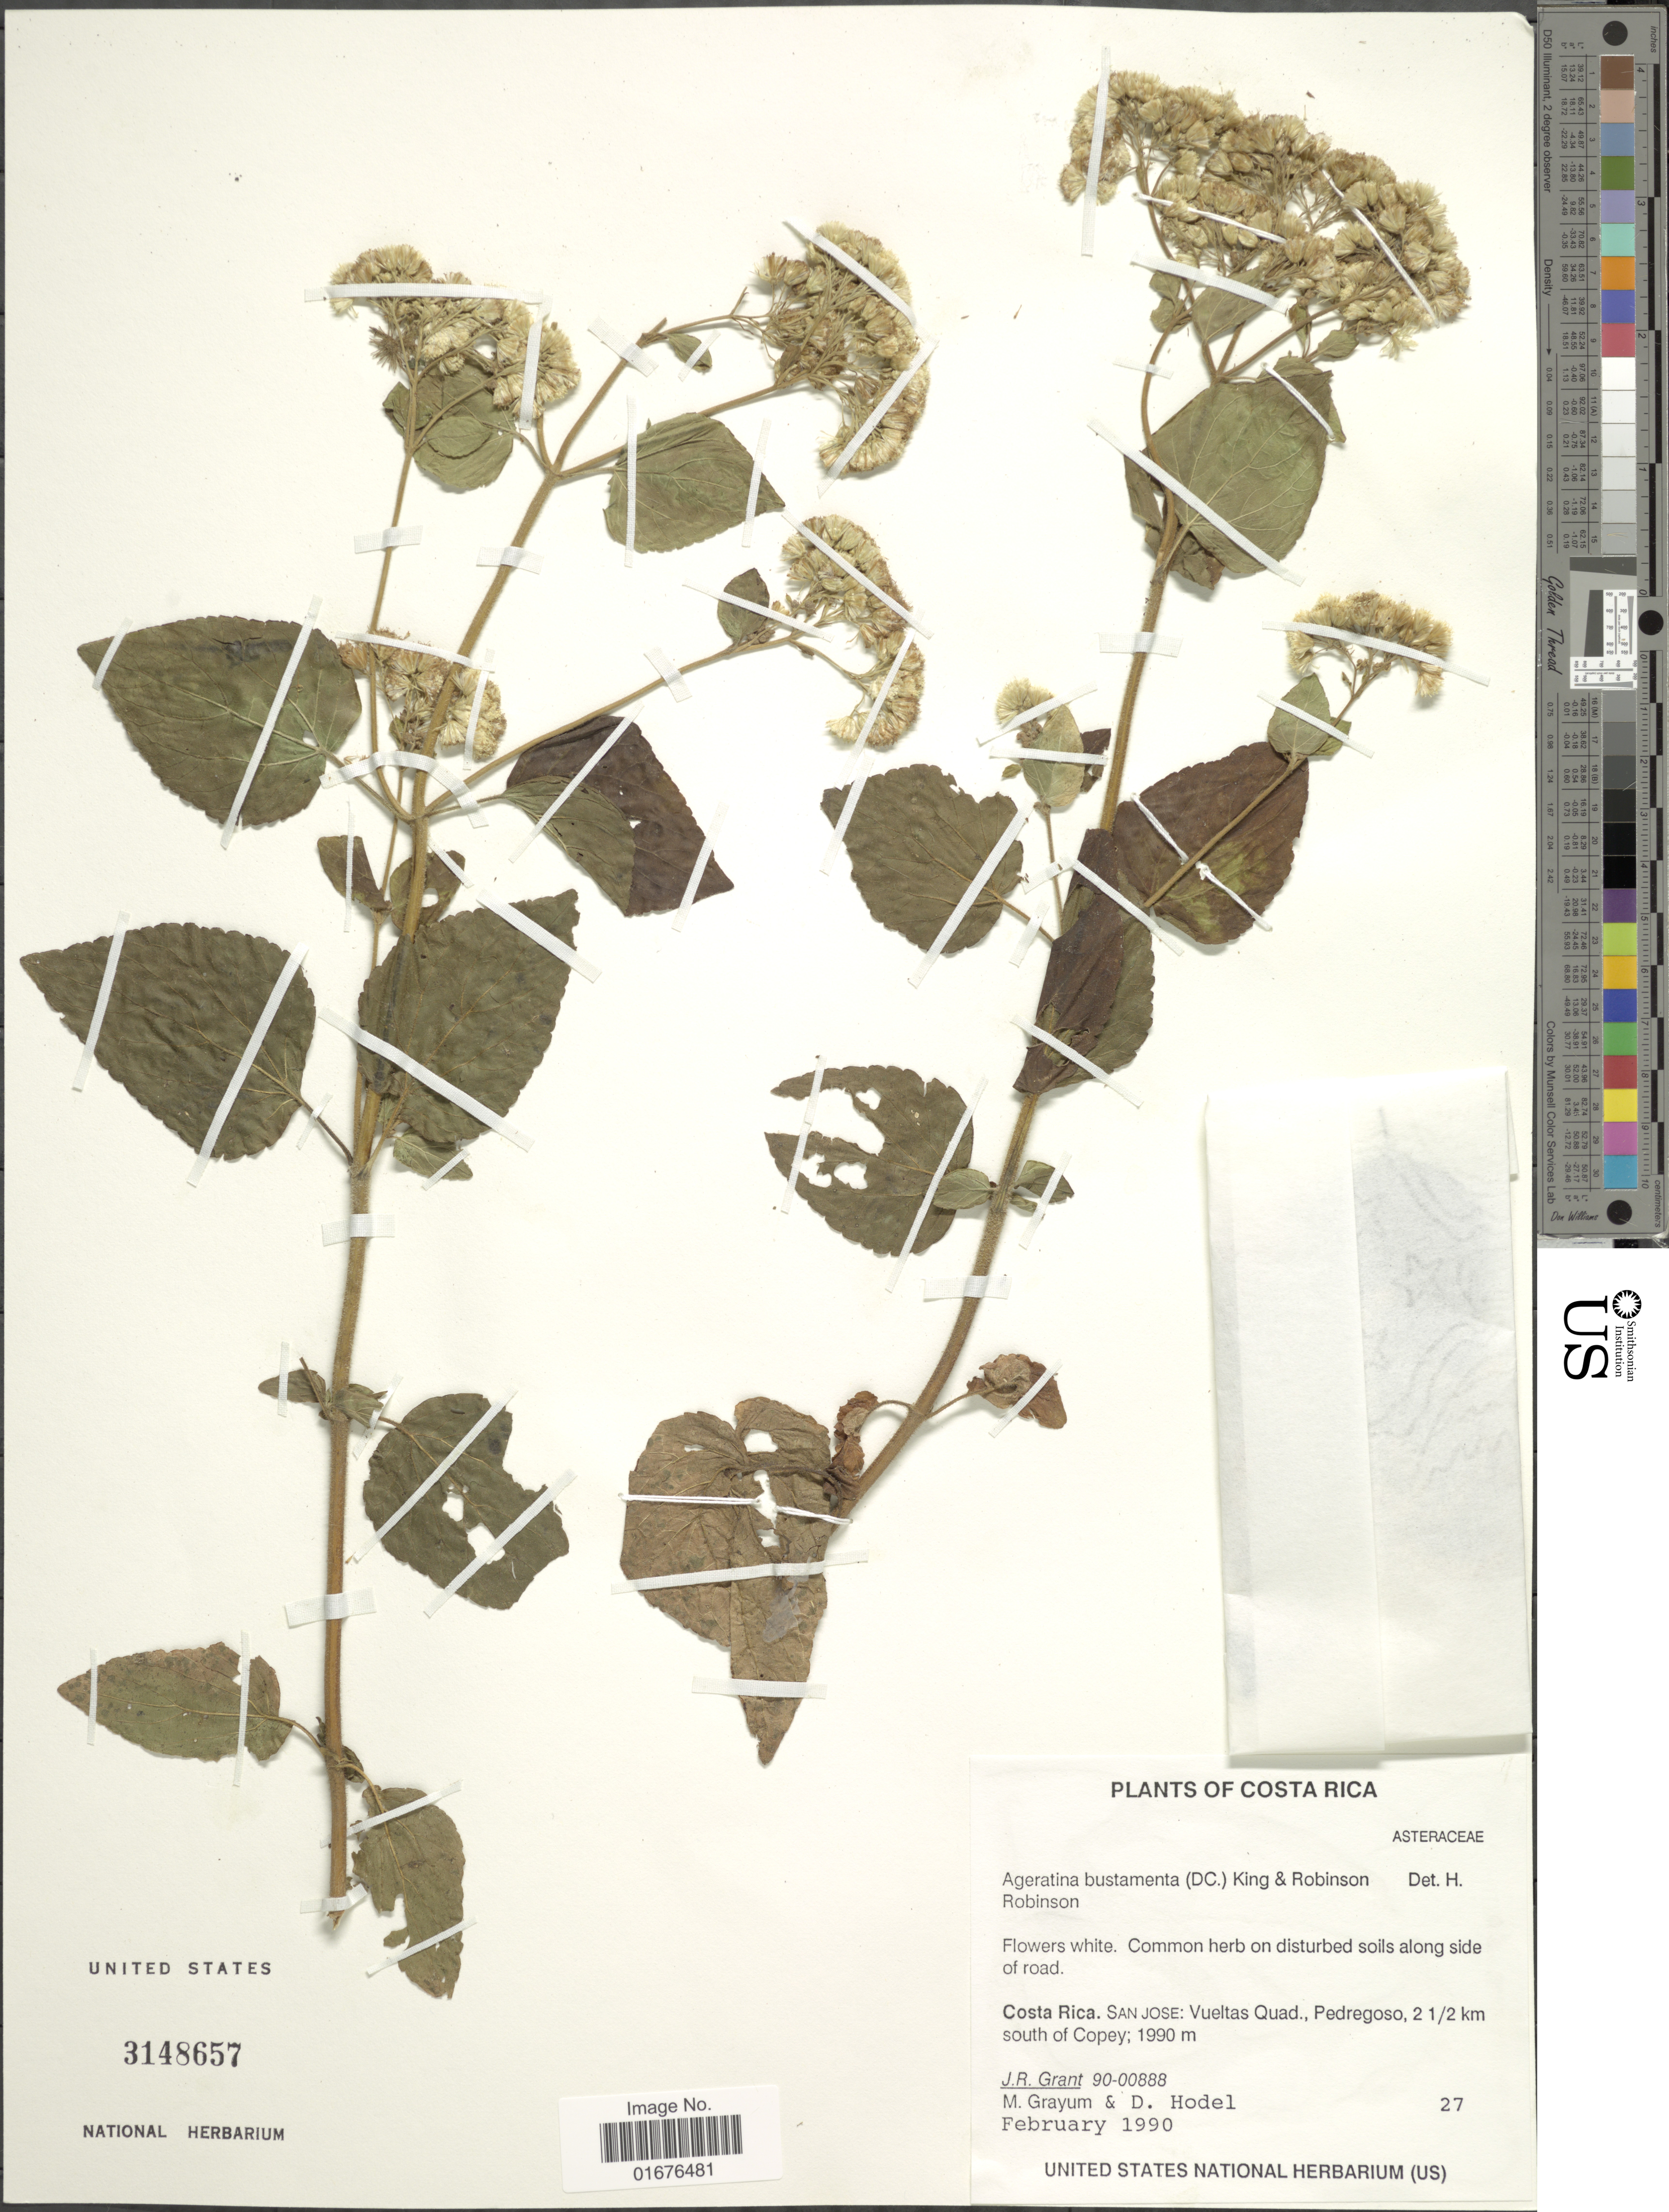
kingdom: Plantae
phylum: Tracheophyta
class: Magnoliopsida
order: Asterales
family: Asteraceae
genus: Ageratina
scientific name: Ageratina pichinchensis var. bustamenta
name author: (DC.) R.M. King & H. Rob.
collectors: J. Grant, M. H. Grayum & D. R. Hodel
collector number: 90-00888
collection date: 1990-02-27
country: Costa Rica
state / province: San José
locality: Vueltas Quad., Pedregoso, 2 1/2 km south of Copey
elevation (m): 1990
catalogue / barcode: US 3148657